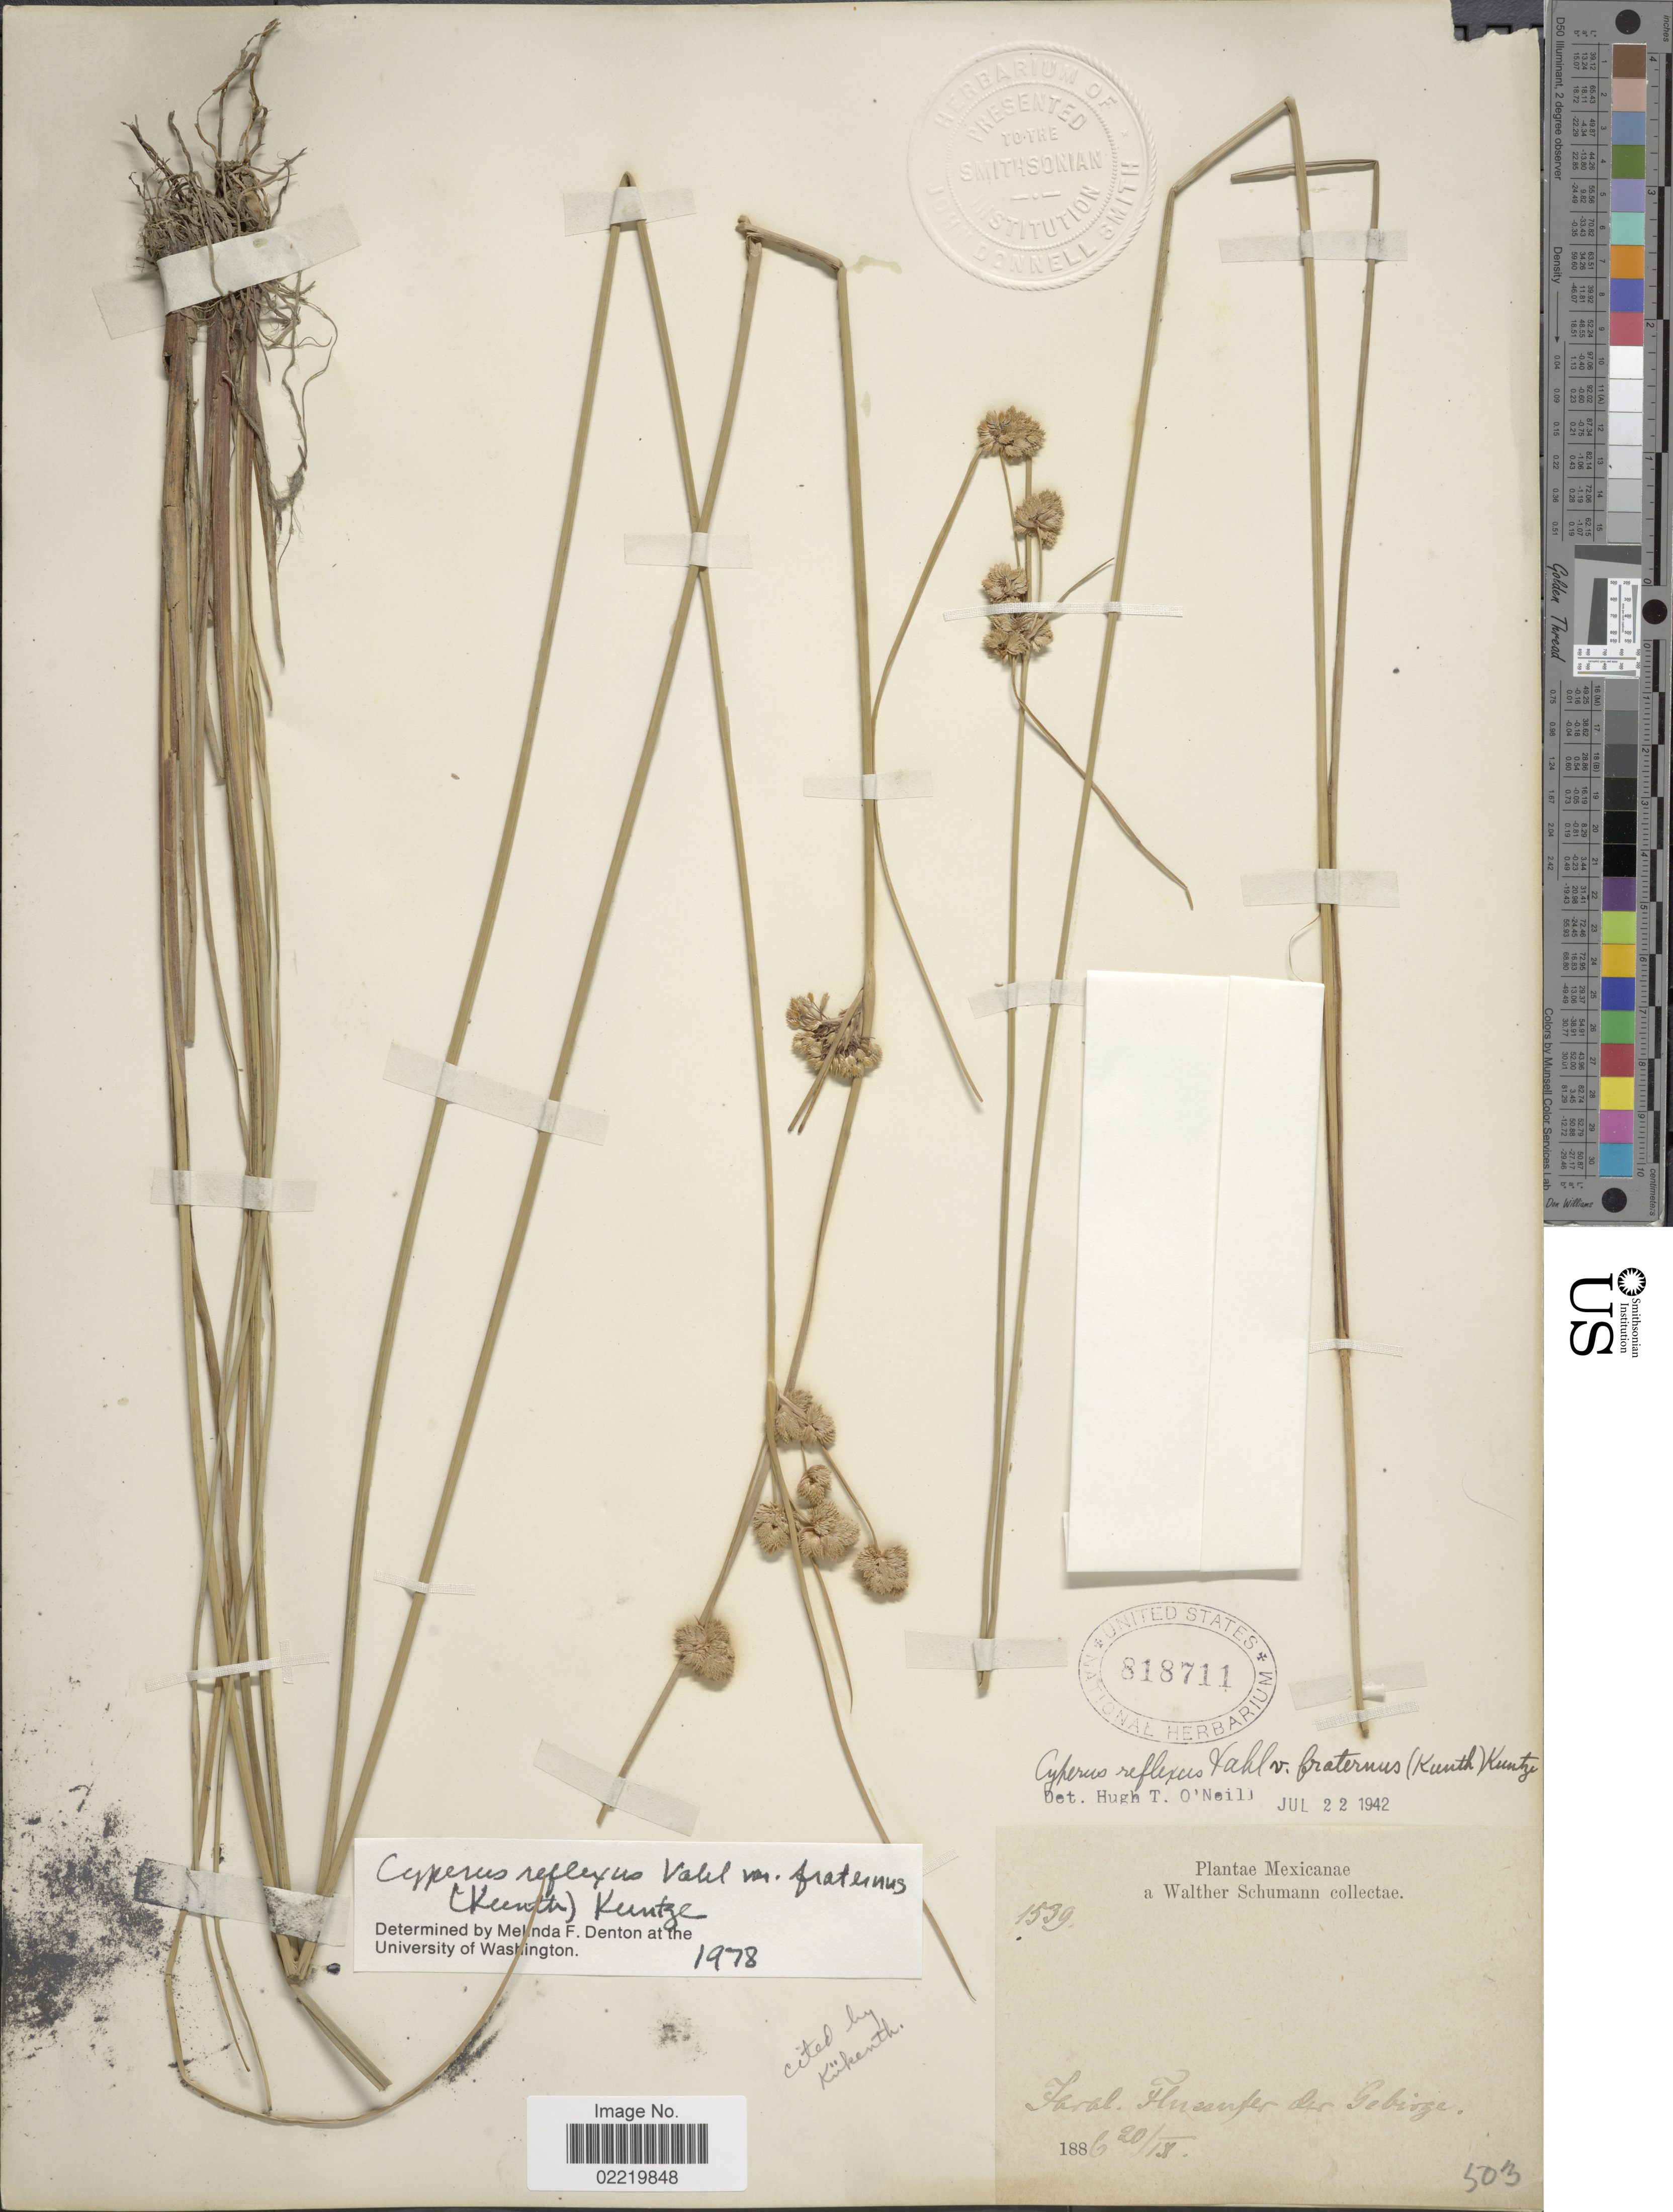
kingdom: Plantae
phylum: Tracheophyta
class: Liliopsida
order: Poales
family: Cyperaceae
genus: Cyperus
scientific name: Cyperus reflexus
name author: Vahl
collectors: W. Schumann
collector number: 1539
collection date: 1886-09-20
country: Mexico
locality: Flussufer der Gebirge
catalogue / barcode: US 818711